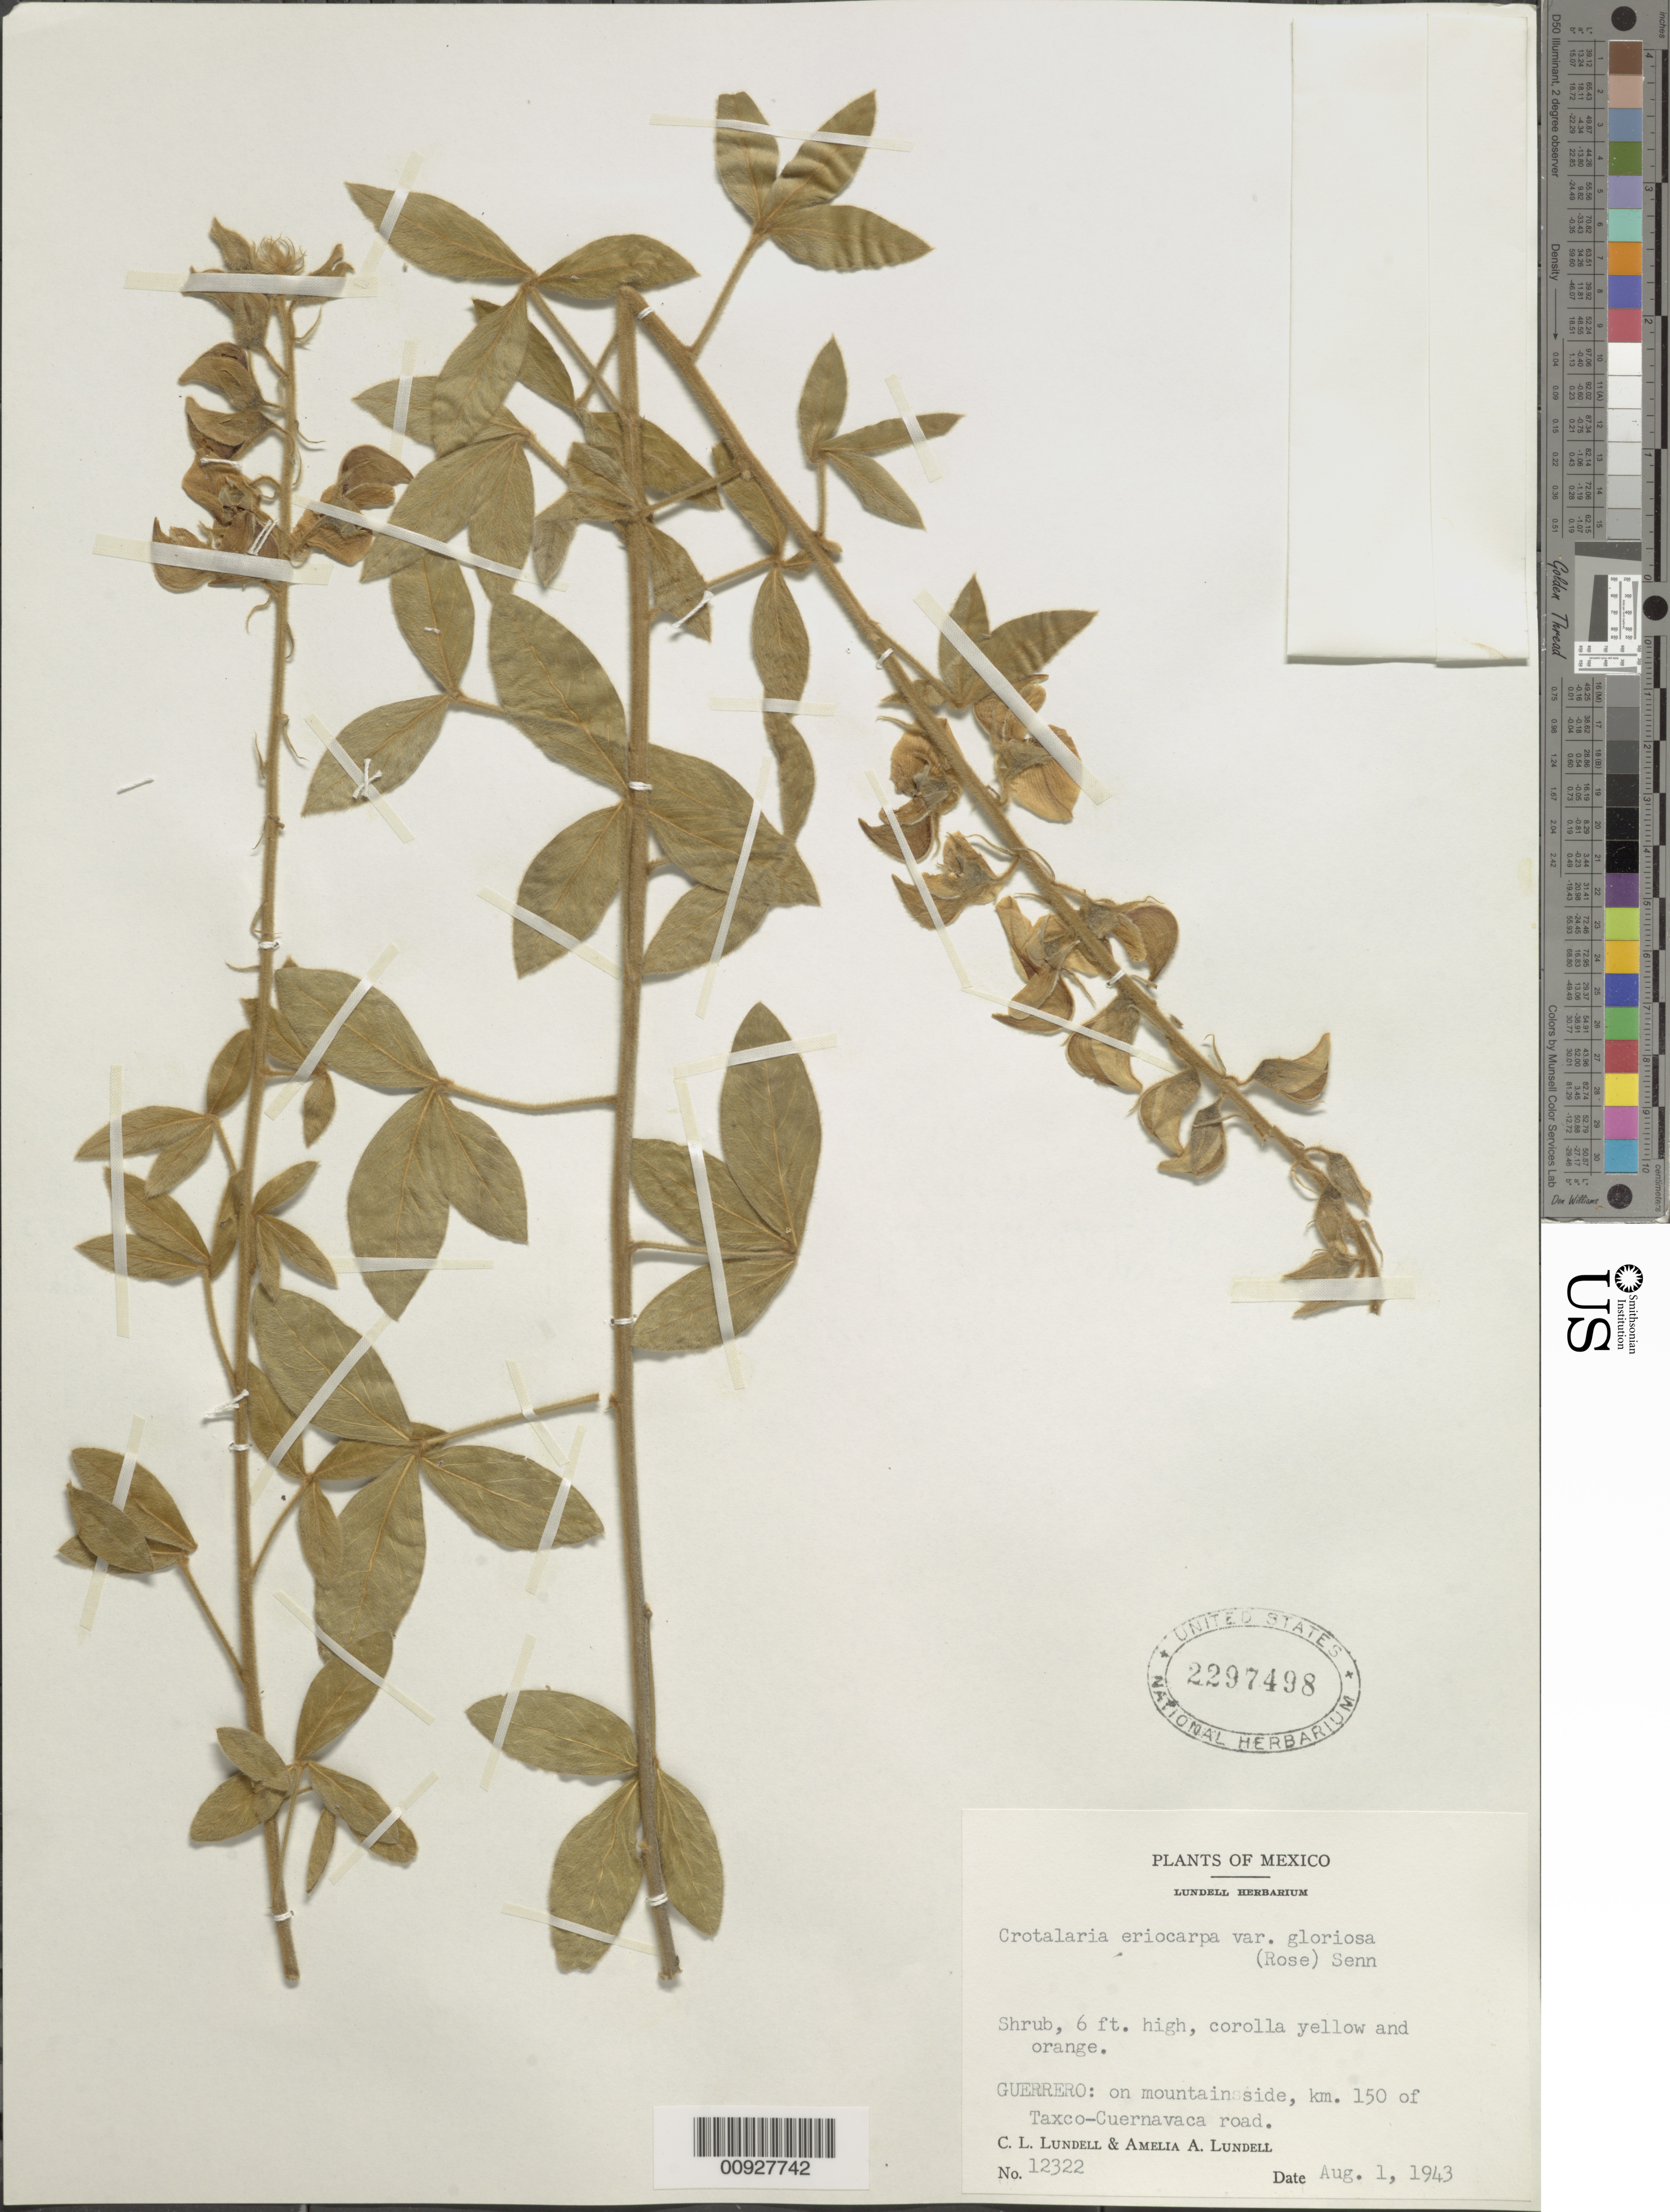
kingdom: Plantae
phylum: Tracheophyta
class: Magnoliopsida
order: Fabales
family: Fabaceae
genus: Crotalaria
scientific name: Crotalaria eriocarpa var. gloriosa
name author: Benth.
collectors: C. L. Lundell & A. A. Lundell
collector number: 12322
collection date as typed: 01 Aug 1943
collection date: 1943-08-01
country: Mexico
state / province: Guerrero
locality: Guerrero: km. 150 of Taxco-Cuernavaca road.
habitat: On mountain side.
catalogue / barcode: US 2297498